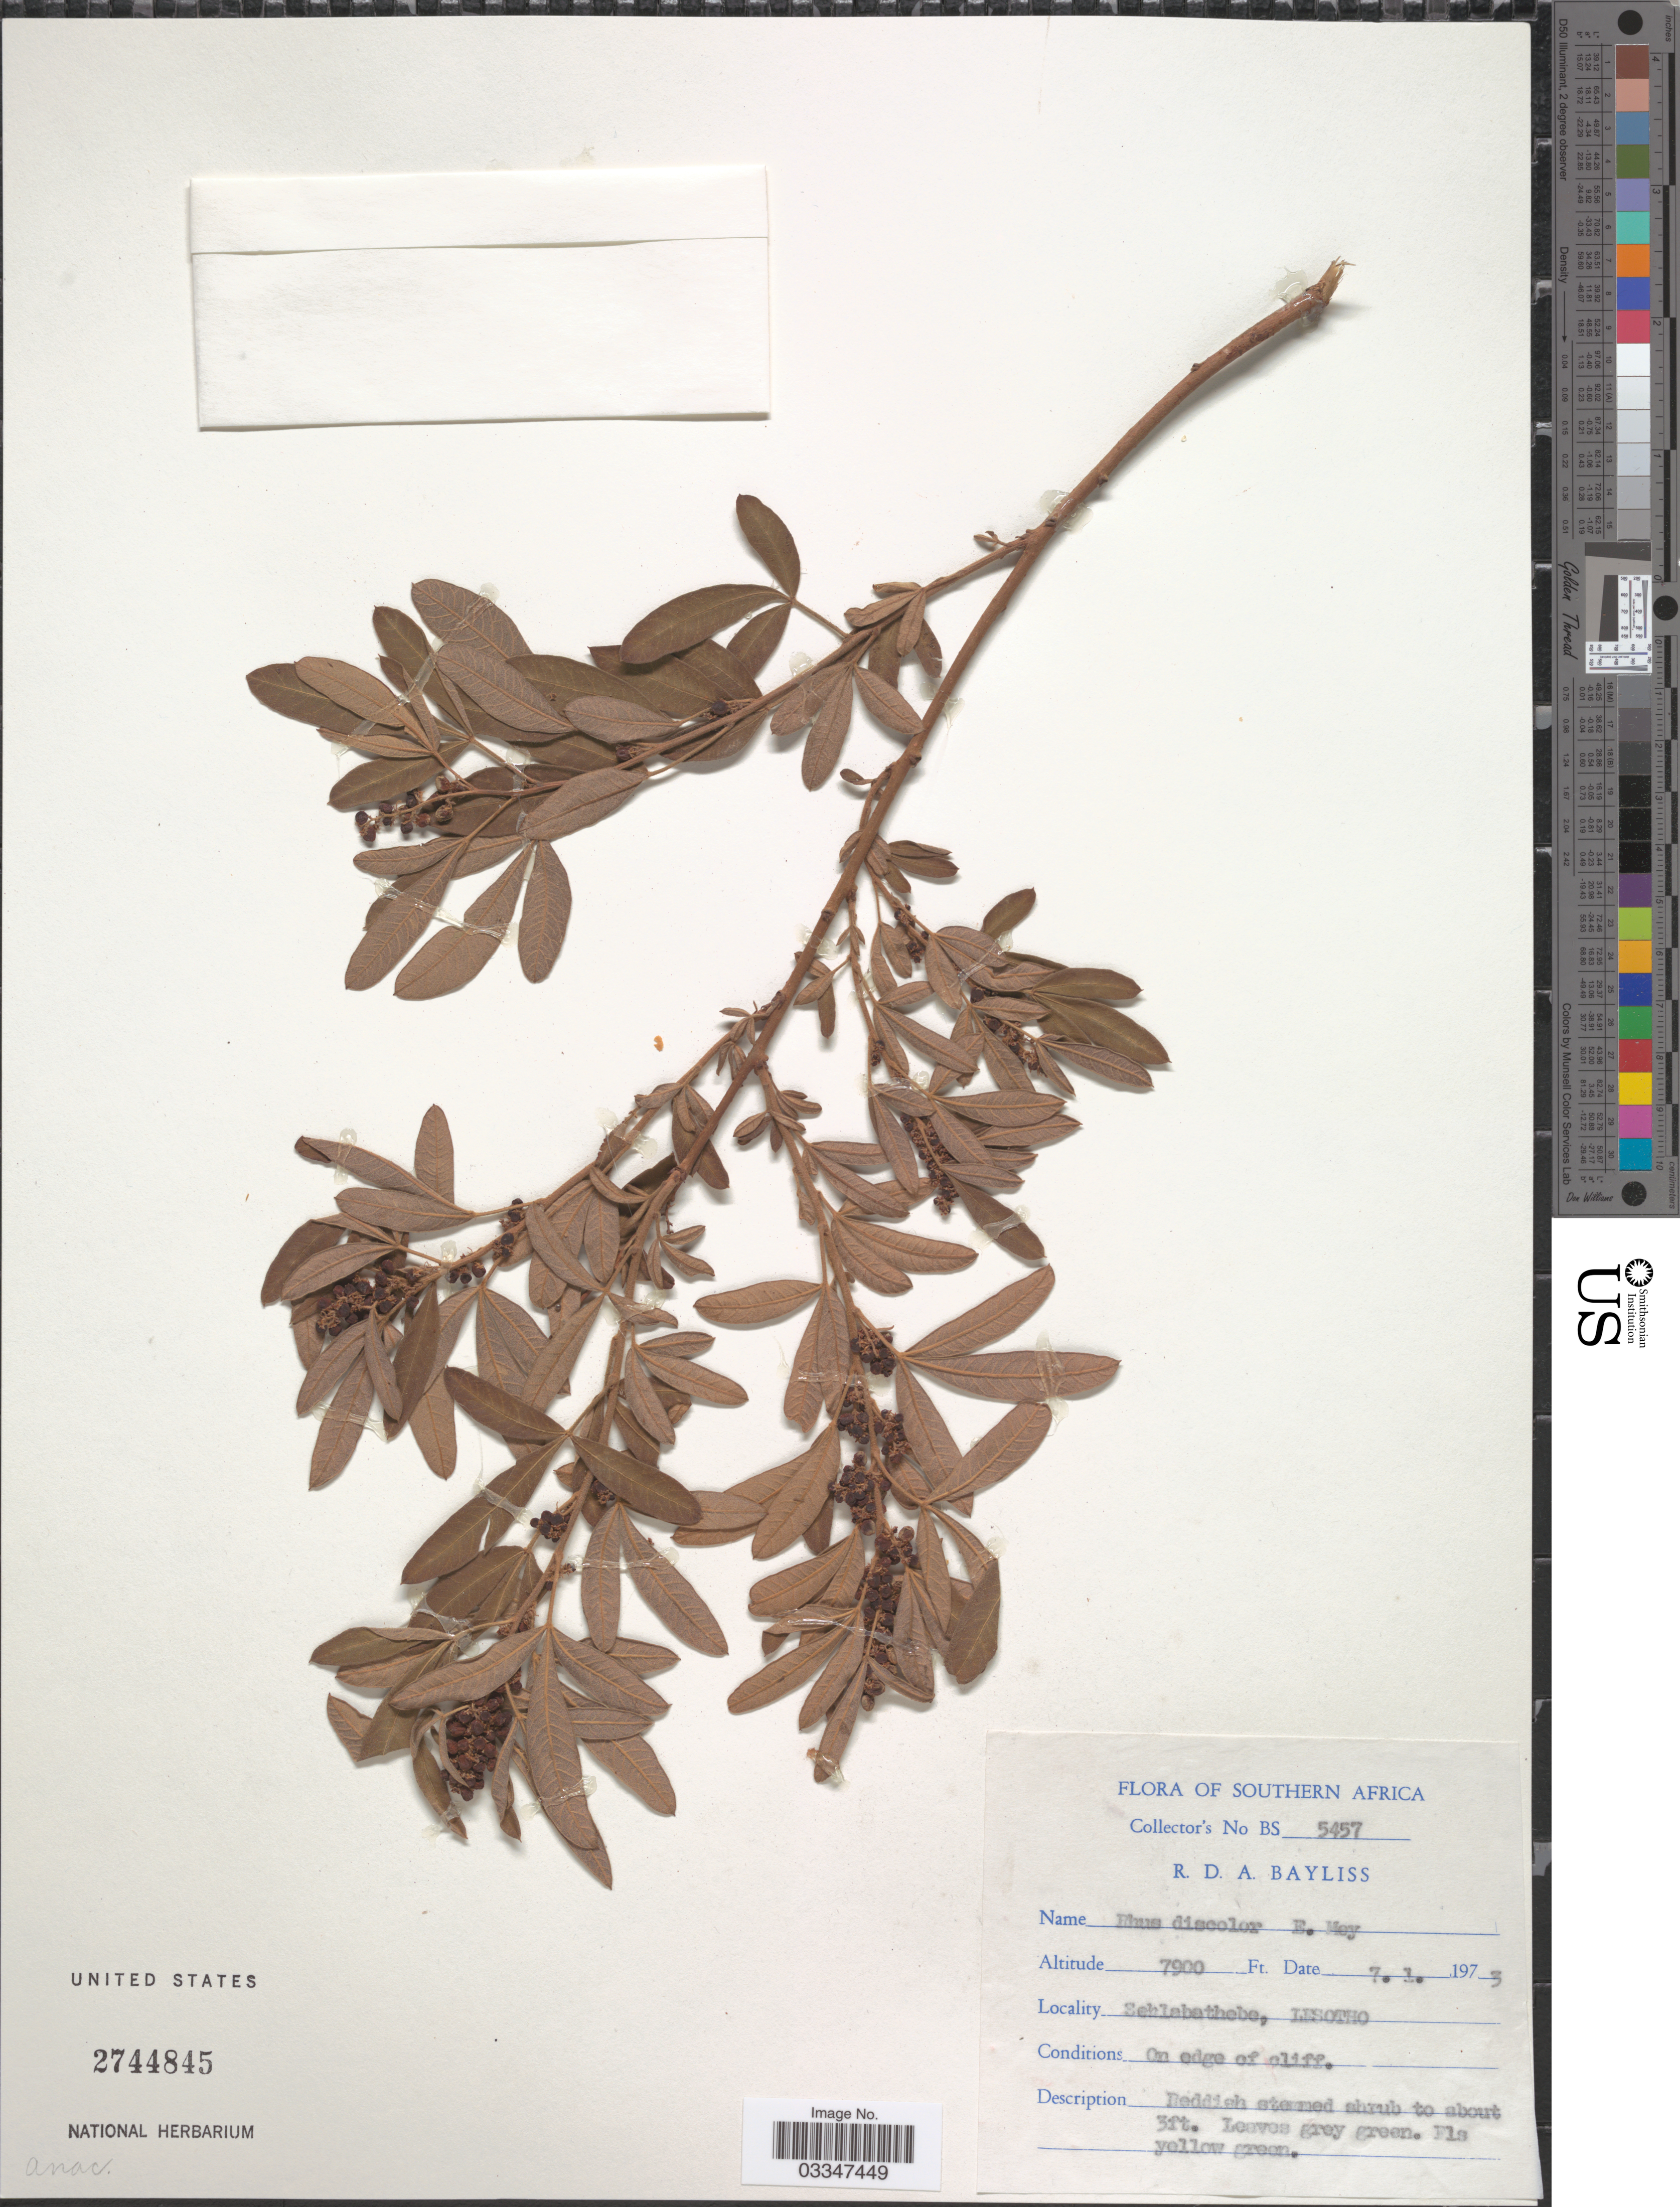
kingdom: Plantae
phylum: Tracheophyta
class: Magnoliopsida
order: Sapindales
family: Anacardiaceae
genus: Rhus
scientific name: Rhus discolor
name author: E. Mey. ex Sond.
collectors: R. Bayliss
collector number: BS 5457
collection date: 1973-01-07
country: Lesotho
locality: Southern Africa. Sehlabathebe.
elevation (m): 2408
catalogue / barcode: US 2744845